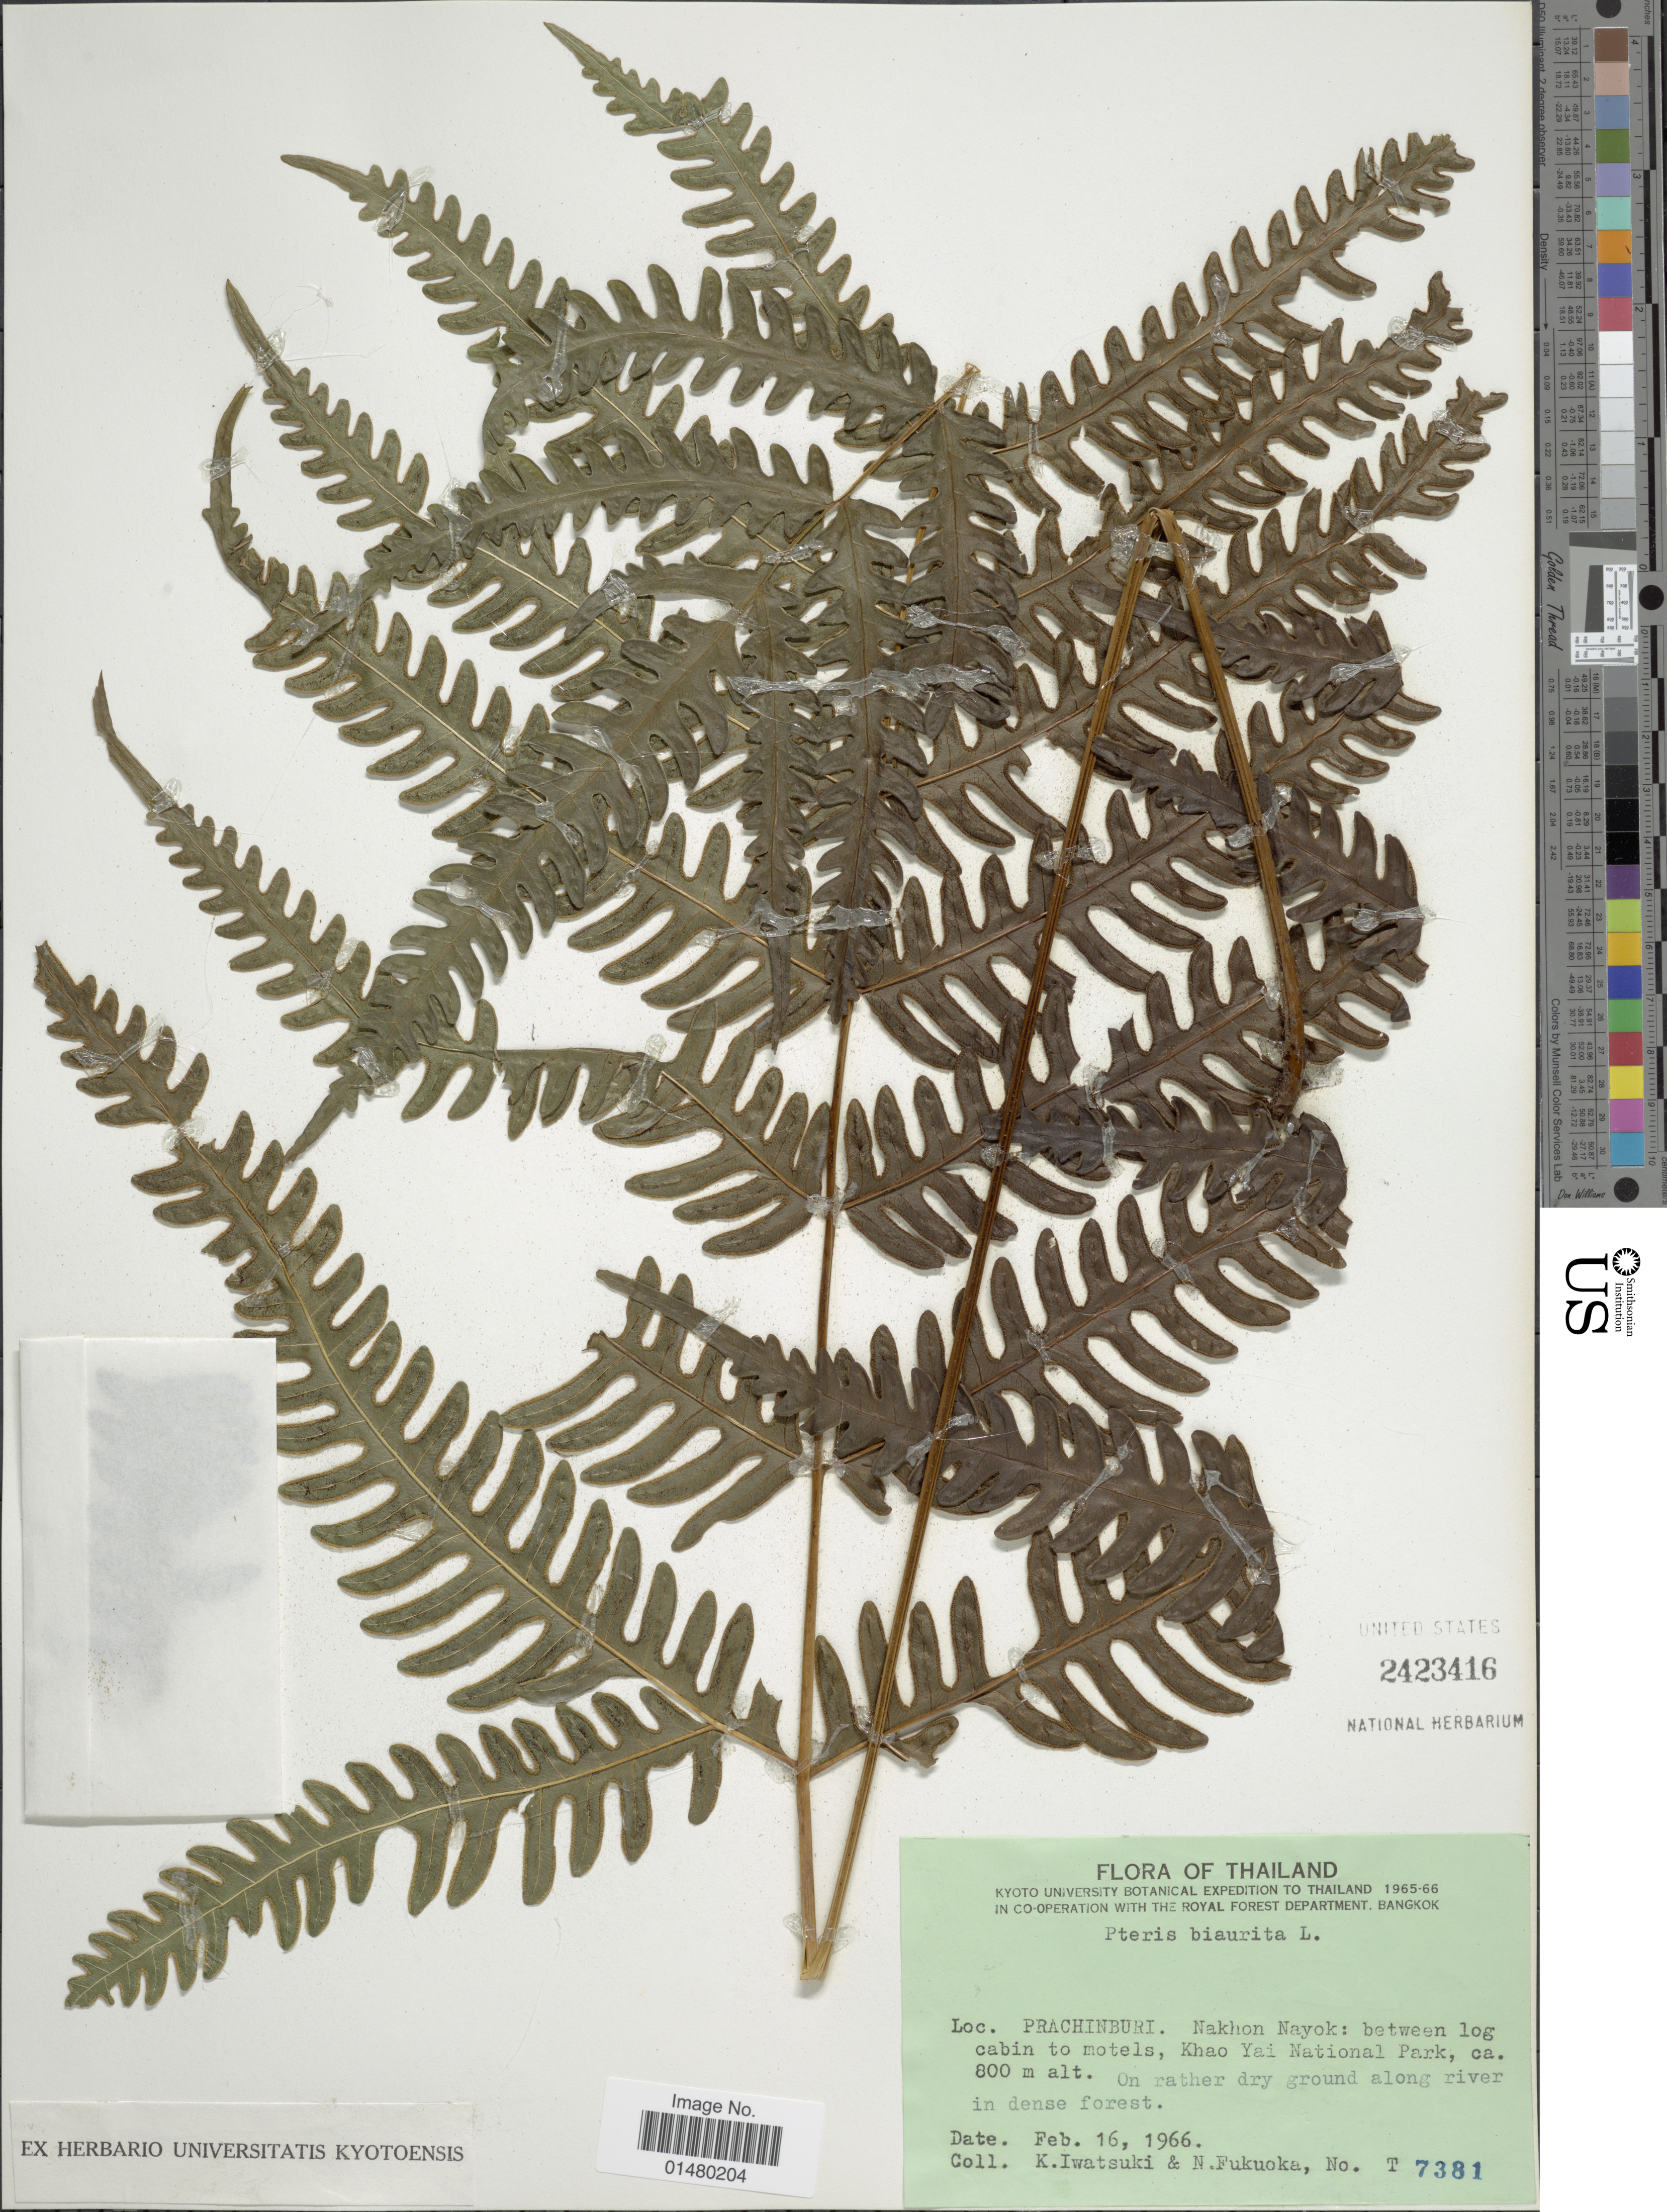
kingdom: Plantae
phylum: Tracheophyta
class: Polypodiopsida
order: Polypodiales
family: Pteridaceae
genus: Pteris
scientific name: Pteris biaurita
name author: L.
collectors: K. Iwatsuki & N. Fukuoka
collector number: T 7381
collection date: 1966-02-16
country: Thailand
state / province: Prachin Buri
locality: Nakhon Nayok:between log cabin to motels, Khao Yai National Park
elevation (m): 800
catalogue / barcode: US 2423416